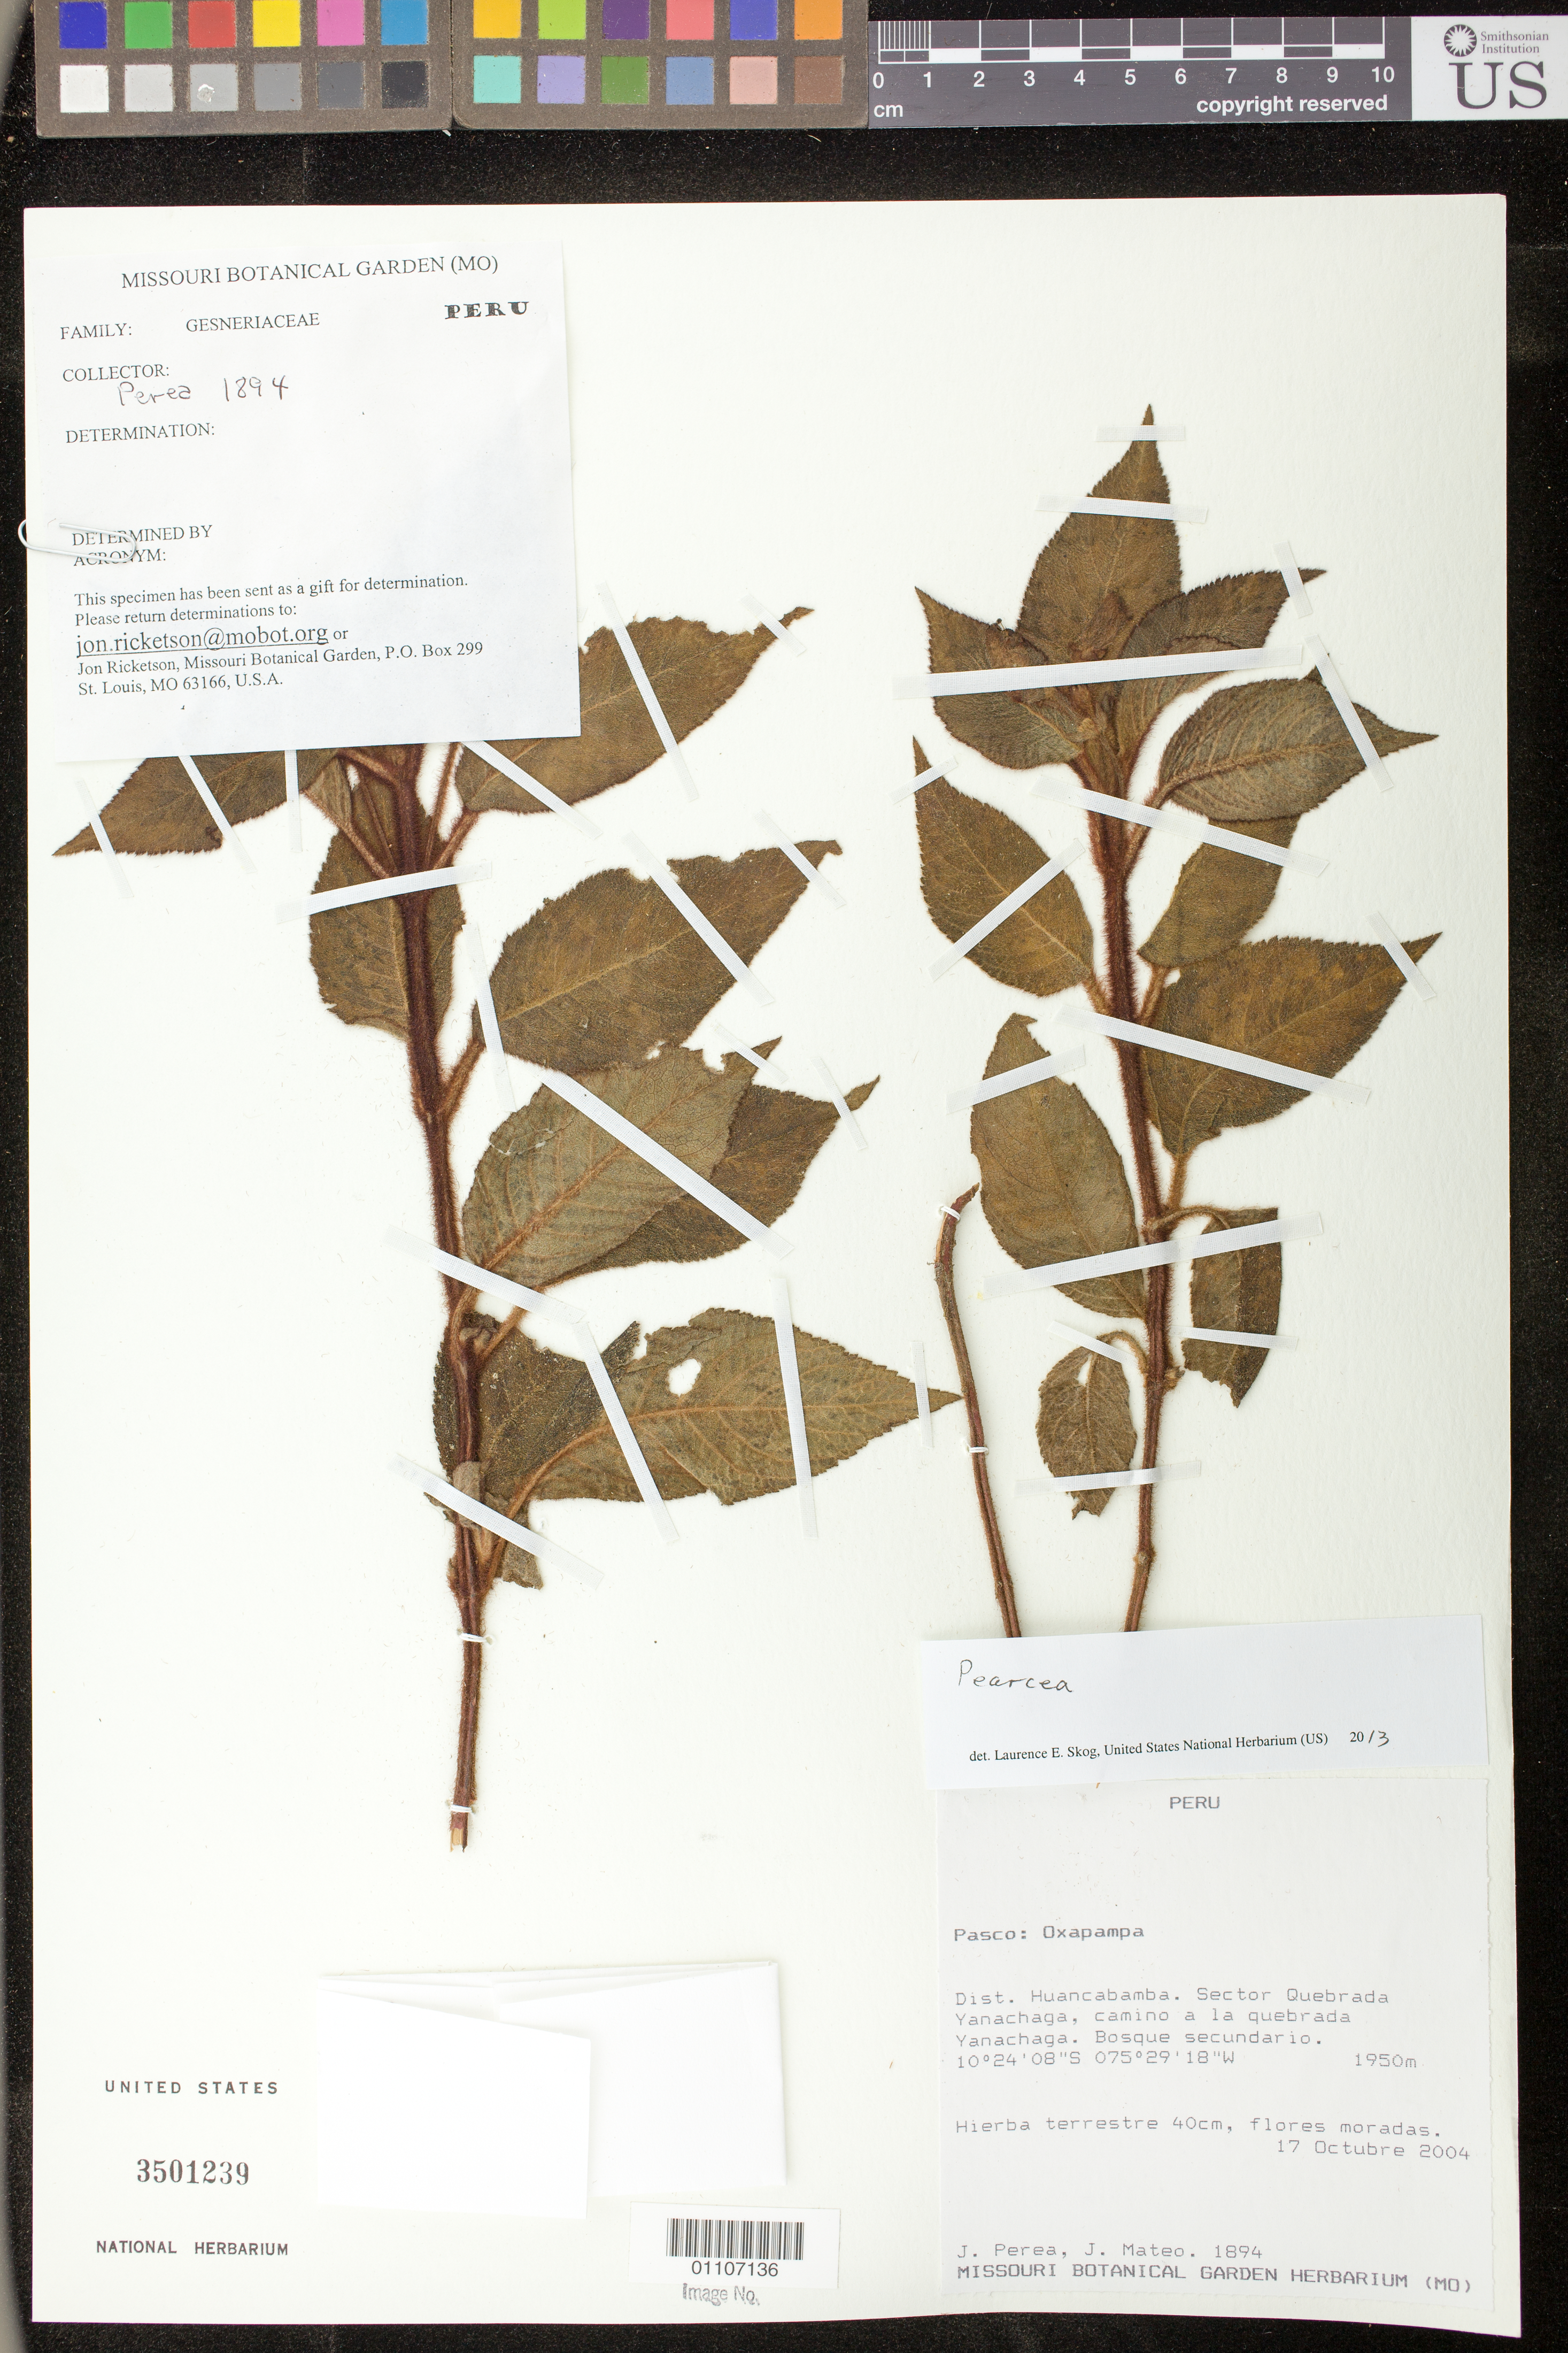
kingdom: Plantae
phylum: Tracheophyta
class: Magnoliopsida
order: Lamiales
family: Gesneriaceae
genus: Pearcea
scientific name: Pearcea purpurea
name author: (Poepp.) L.P. Kvist & L.E. Skog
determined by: Skog, Laurence E.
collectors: J. Perea & J. Mateo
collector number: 1894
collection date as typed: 17 Oct 2004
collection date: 2004-10-17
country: Peru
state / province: Pasco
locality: Oxapampa: Distrito Huancabamba. Sector Quebrada Yanachaga, camino a la quebrada Yanachaga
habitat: Bosque secundario.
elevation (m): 1950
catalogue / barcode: US 3501239